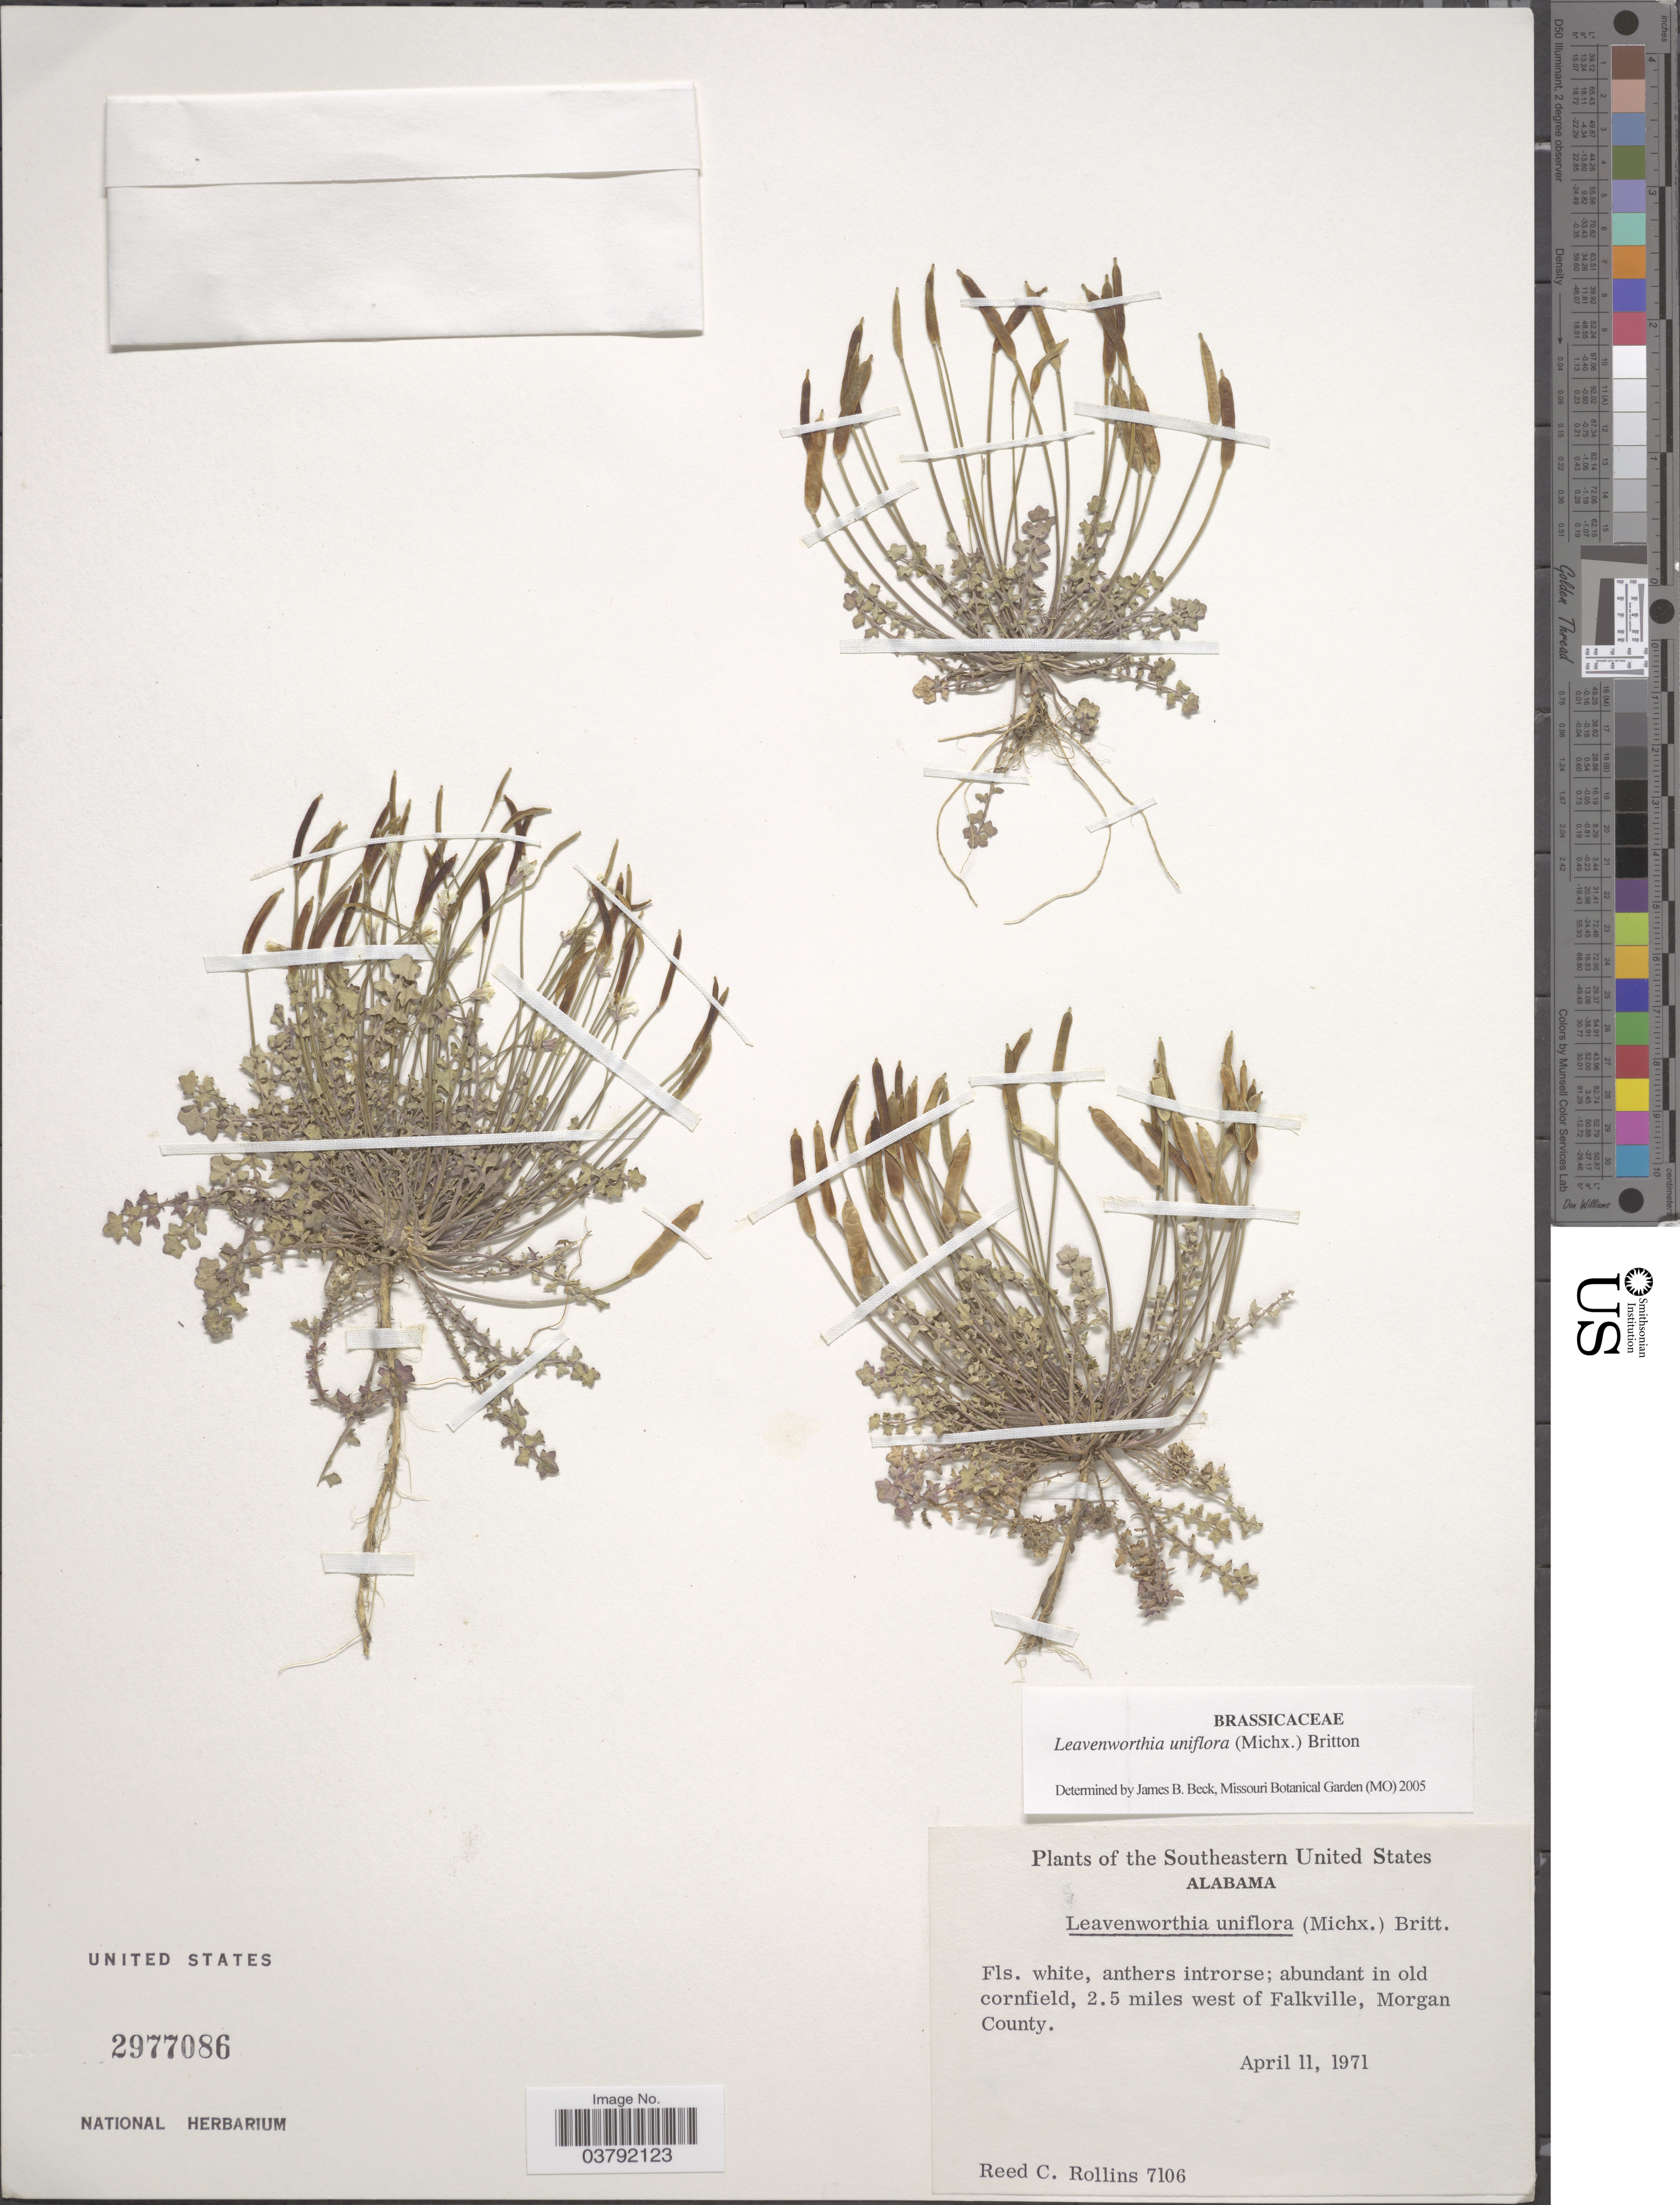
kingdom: Plantae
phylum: Tracheophyta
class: Magnoliopsida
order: Brassicales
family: Brassicaceae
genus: Leavenworthia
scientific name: Leavenworthia uniflora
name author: (Michx.) Britton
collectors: R. C. Rollins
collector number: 7106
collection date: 1971-04-11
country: United States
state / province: Alabama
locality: Southeastern United States. 2.5 miles west of Falkville, Morgan County.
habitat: abundant in an old cornfield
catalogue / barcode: US 2977086